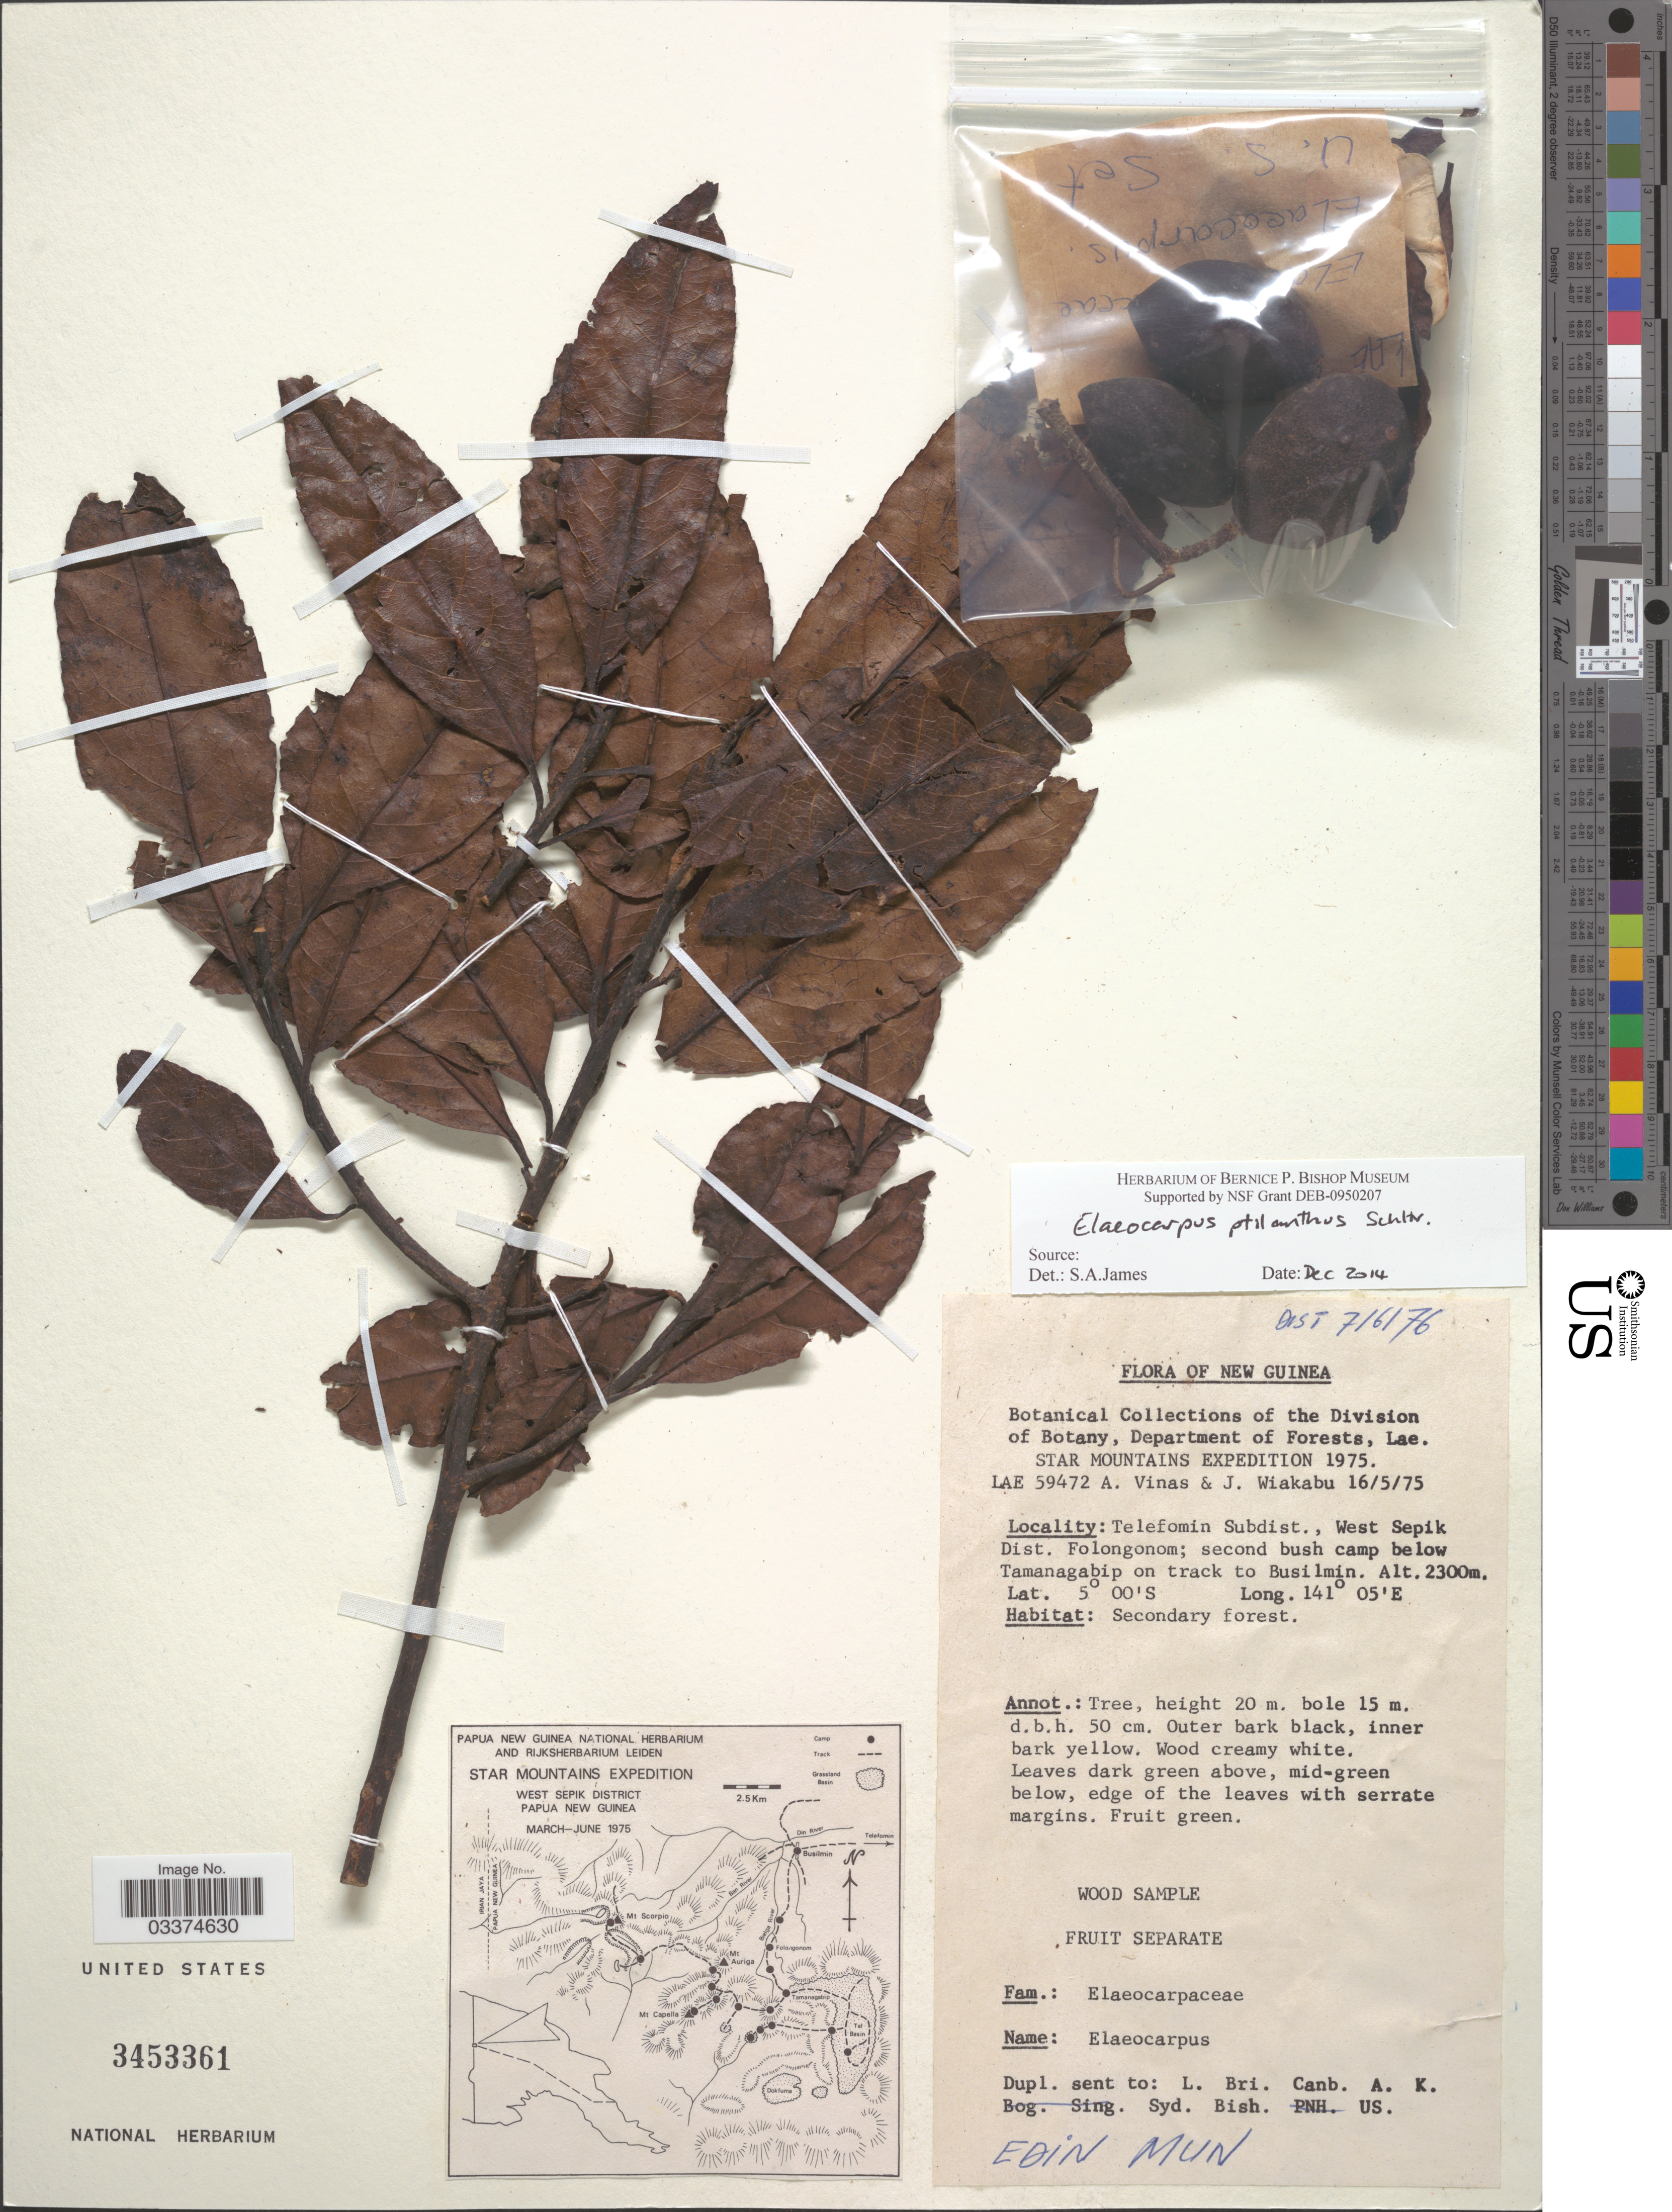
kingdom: Plantae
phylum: Tracheophyta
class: Magnoliopsida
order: Oxalidales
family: Elaeocarpaceae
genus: Elaeocarpus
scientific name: Elaeocarpus ptilanthus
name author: Schltr.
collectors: A. Vinas & J. Wiakabu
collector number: LAE59472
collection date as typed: Transcribed d/m/y: 16/5/75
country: Papua New Guinea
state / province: Sandaun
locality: New Guinea, Telefomin Subdist., West Sepik Dist. Folongonom; second bush camp below Tamanagabip on track to Busilmin.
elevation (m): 2300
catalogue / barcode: US 3453361